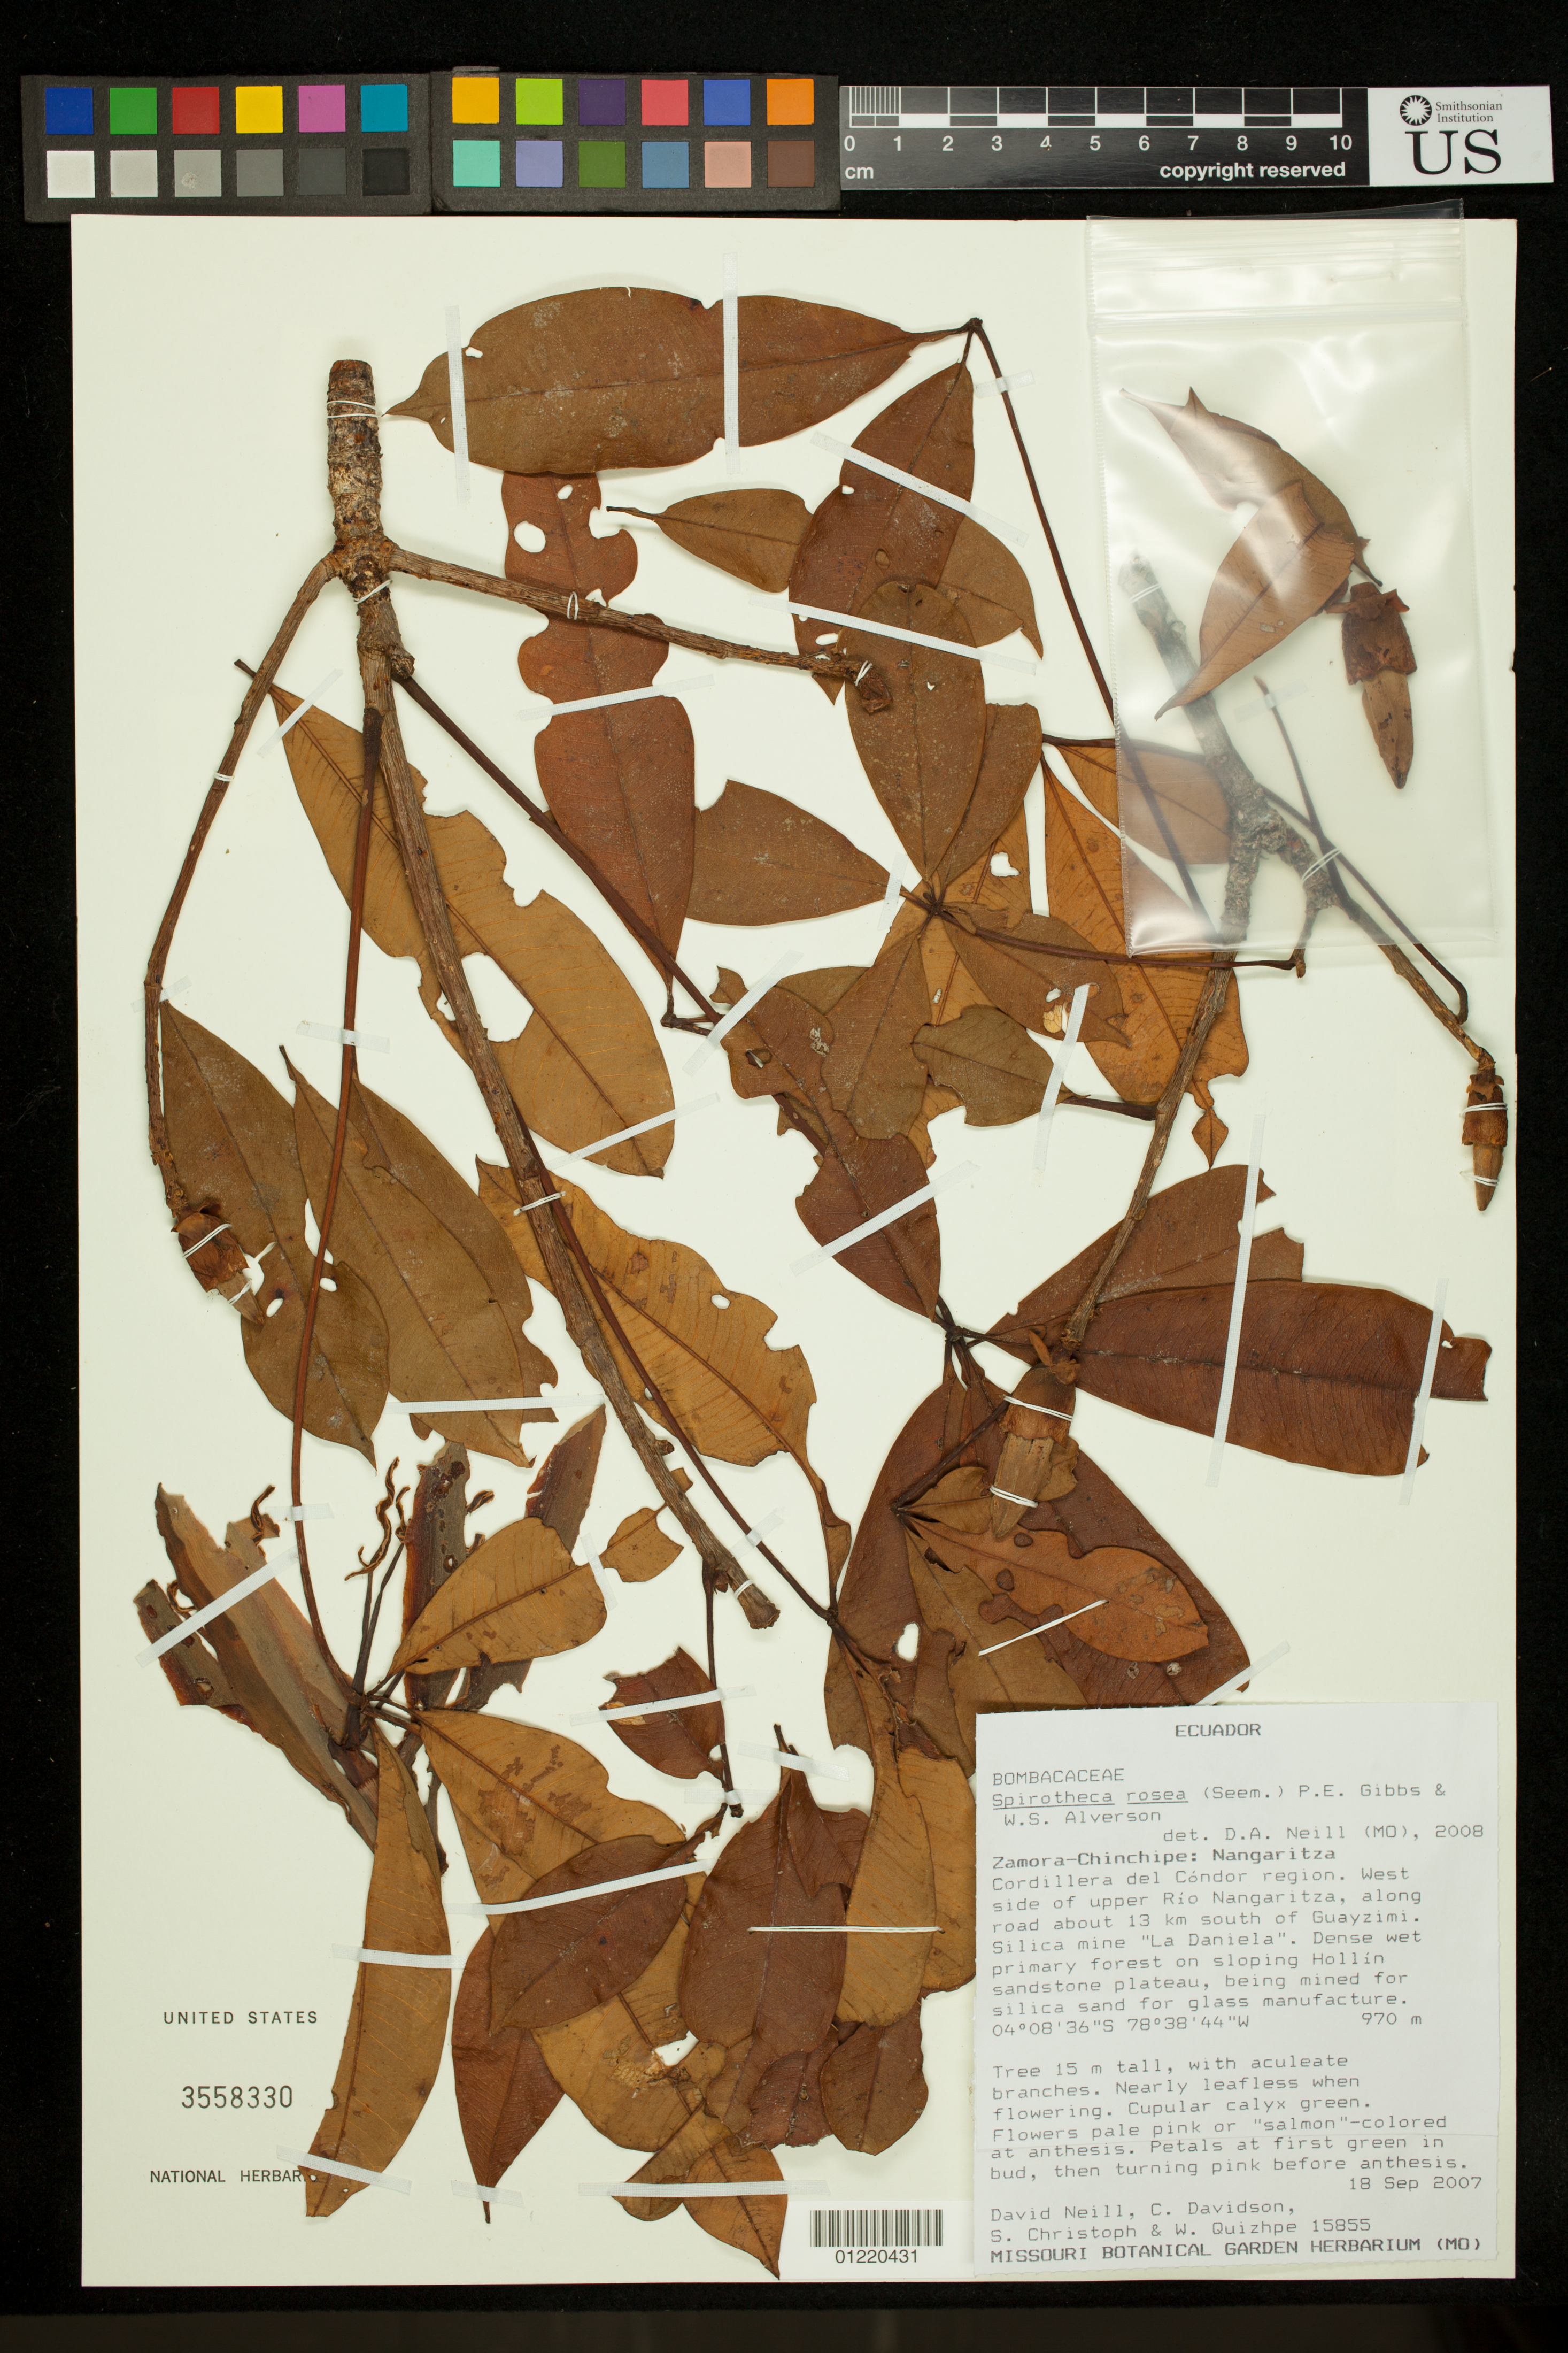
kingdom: Plantae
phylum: Tracheophyta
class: Magnoliopsida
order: Malvales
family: Malvaceae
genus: Spirotheca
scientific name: Spirotheca rosea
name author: (Cuatrec.) Gibbs & W.S. Alverson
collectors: D. A. Neil, C. Davidson, S. Christoph & W. Quizhpe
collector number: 15855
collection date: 2007-09-18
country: Ecuador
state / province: Zamora-Chinchipe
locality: Zamora-Chinchipe: Nangaritza. Cordillera del Cóndor region. West side of upper Río Nangaritza, along road about 13 km south of Guayzimi. Silica mine "La Daniela". Dense wet primary forest on sloping Hollin sandstone plateau, being mined for silica sand for glass manufacture.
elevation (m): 970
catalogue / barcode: US 3558330